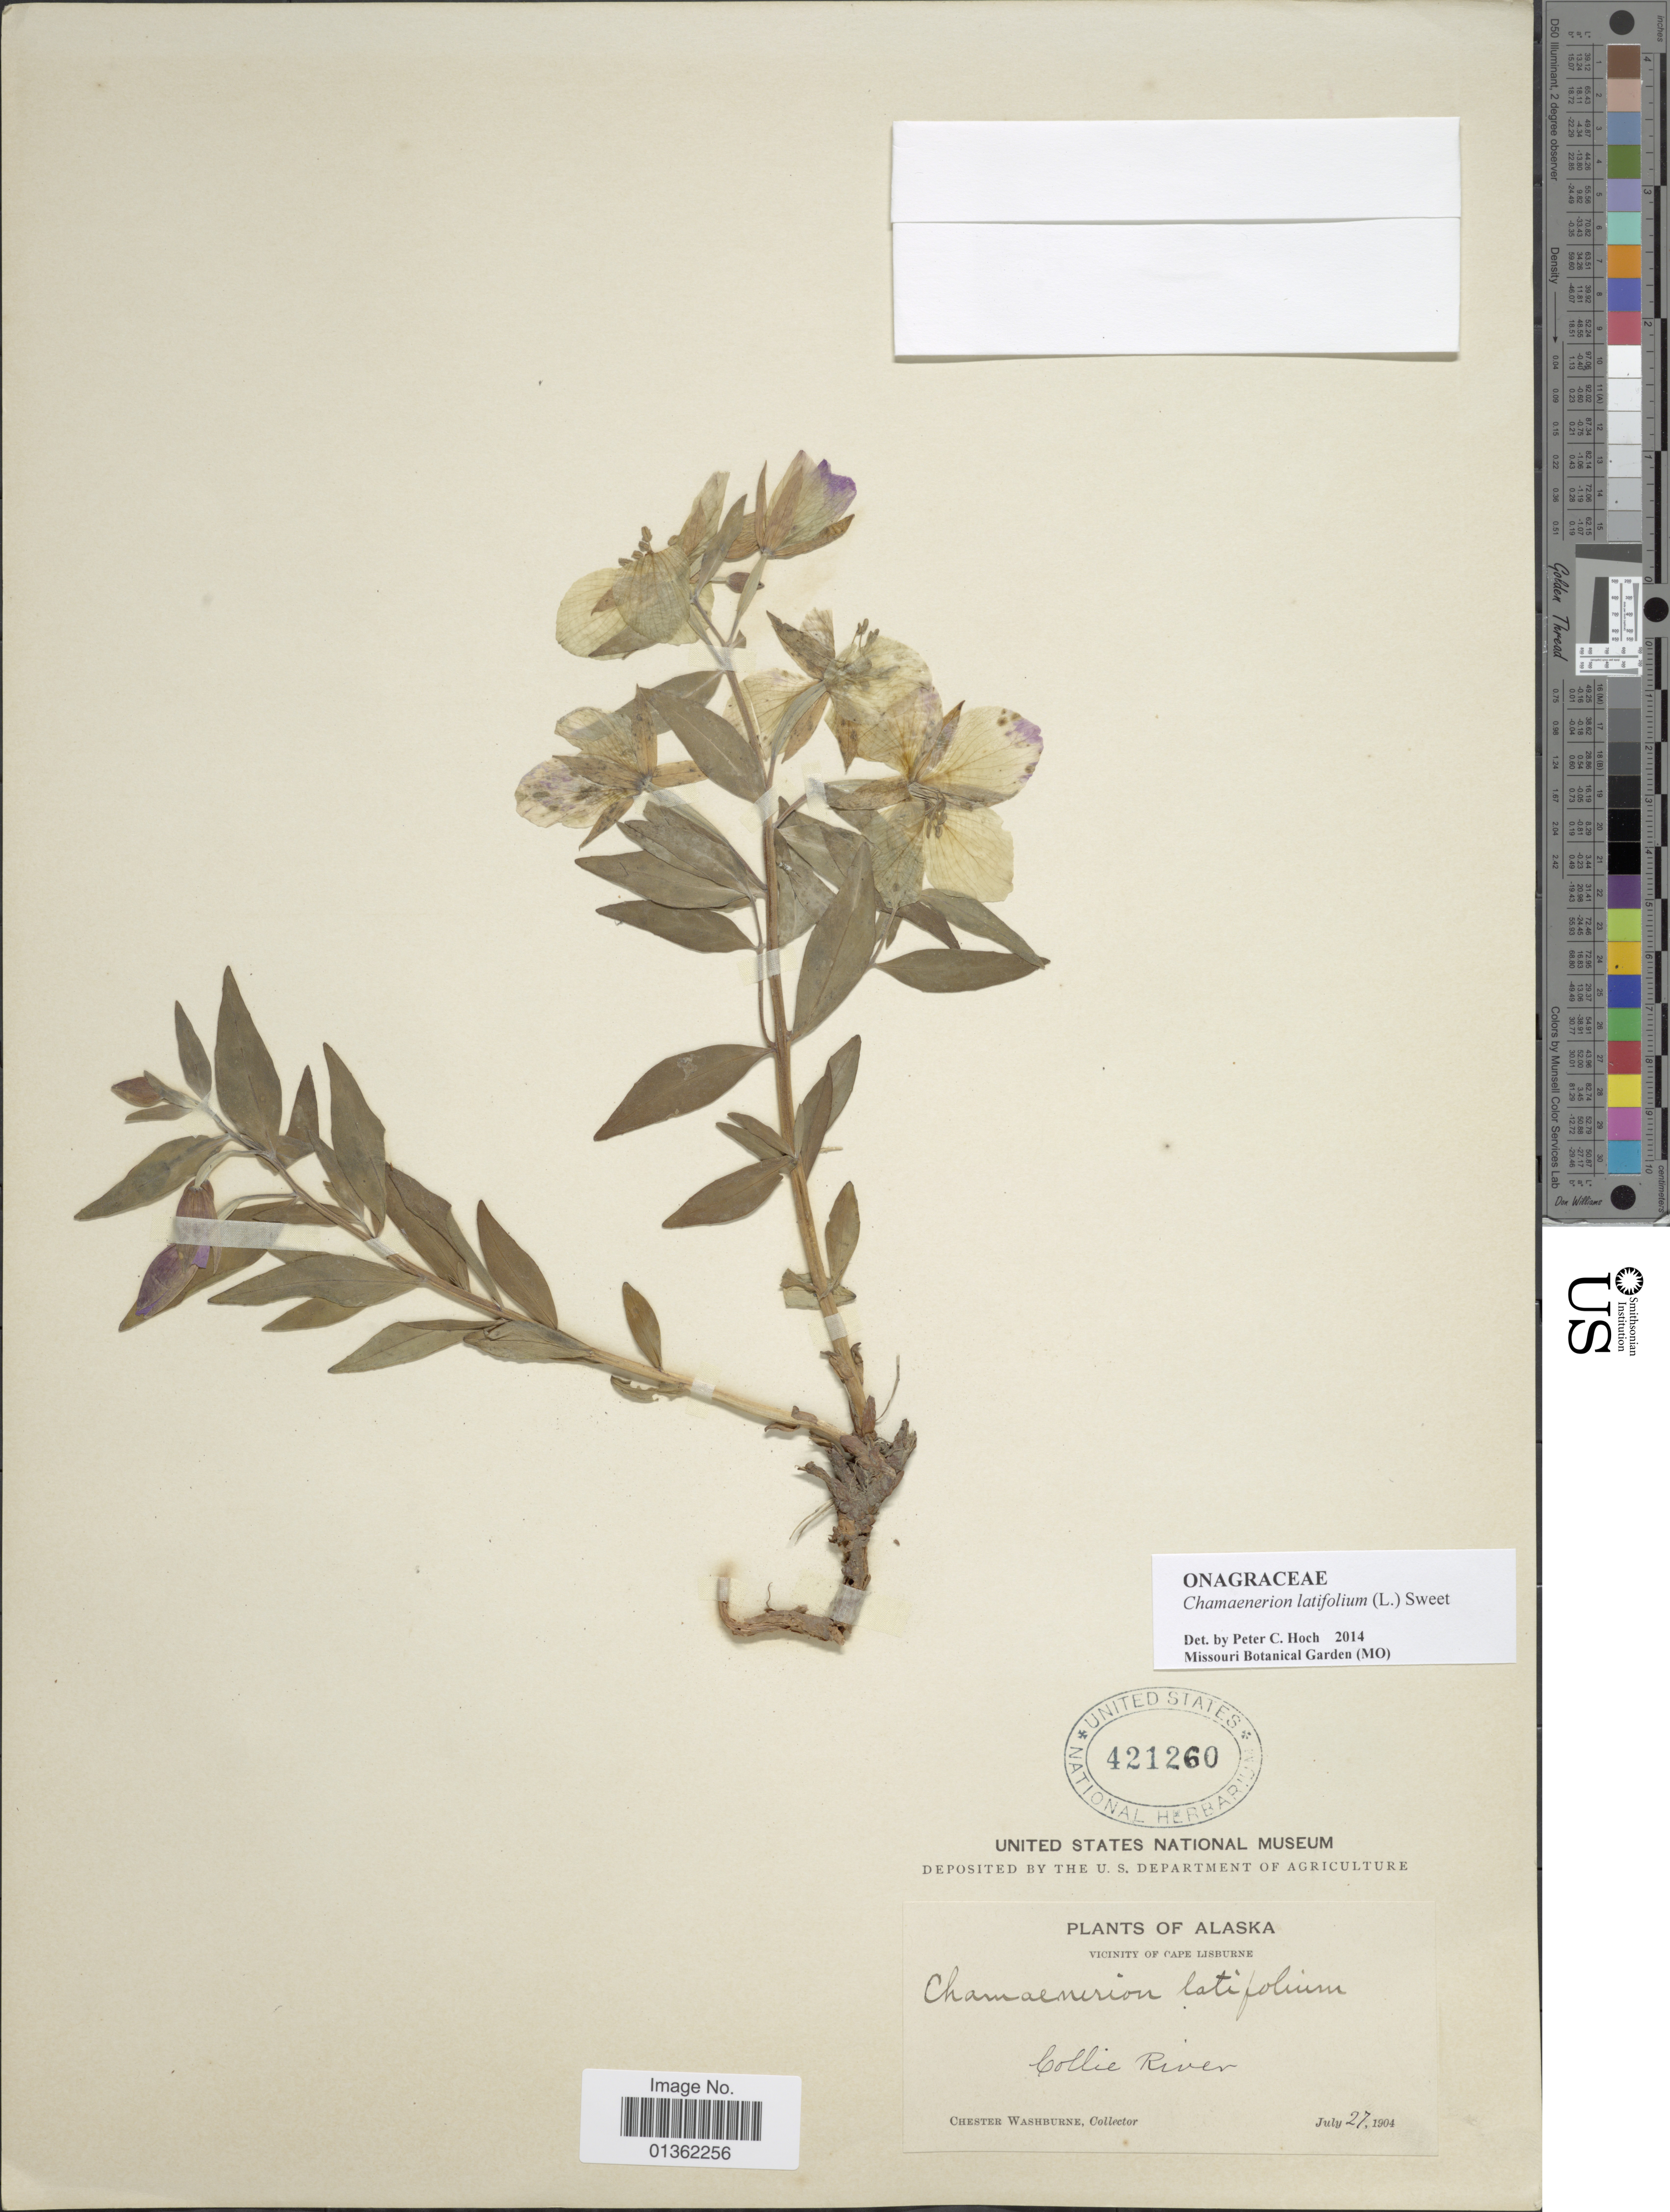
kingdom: Plantae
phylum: Tracheophyta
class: Magnoliopsida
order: Myrtales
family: Onagraceae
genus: Chamaenerion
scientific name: Chamaenerion latifolium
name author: (L.) Th. Fr. & Lange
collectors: C. Washburne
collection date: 1904-07-27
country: United States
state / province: Alaska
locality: Vicinity of Cape Lisburne. Collie River.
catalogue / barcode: US 421260